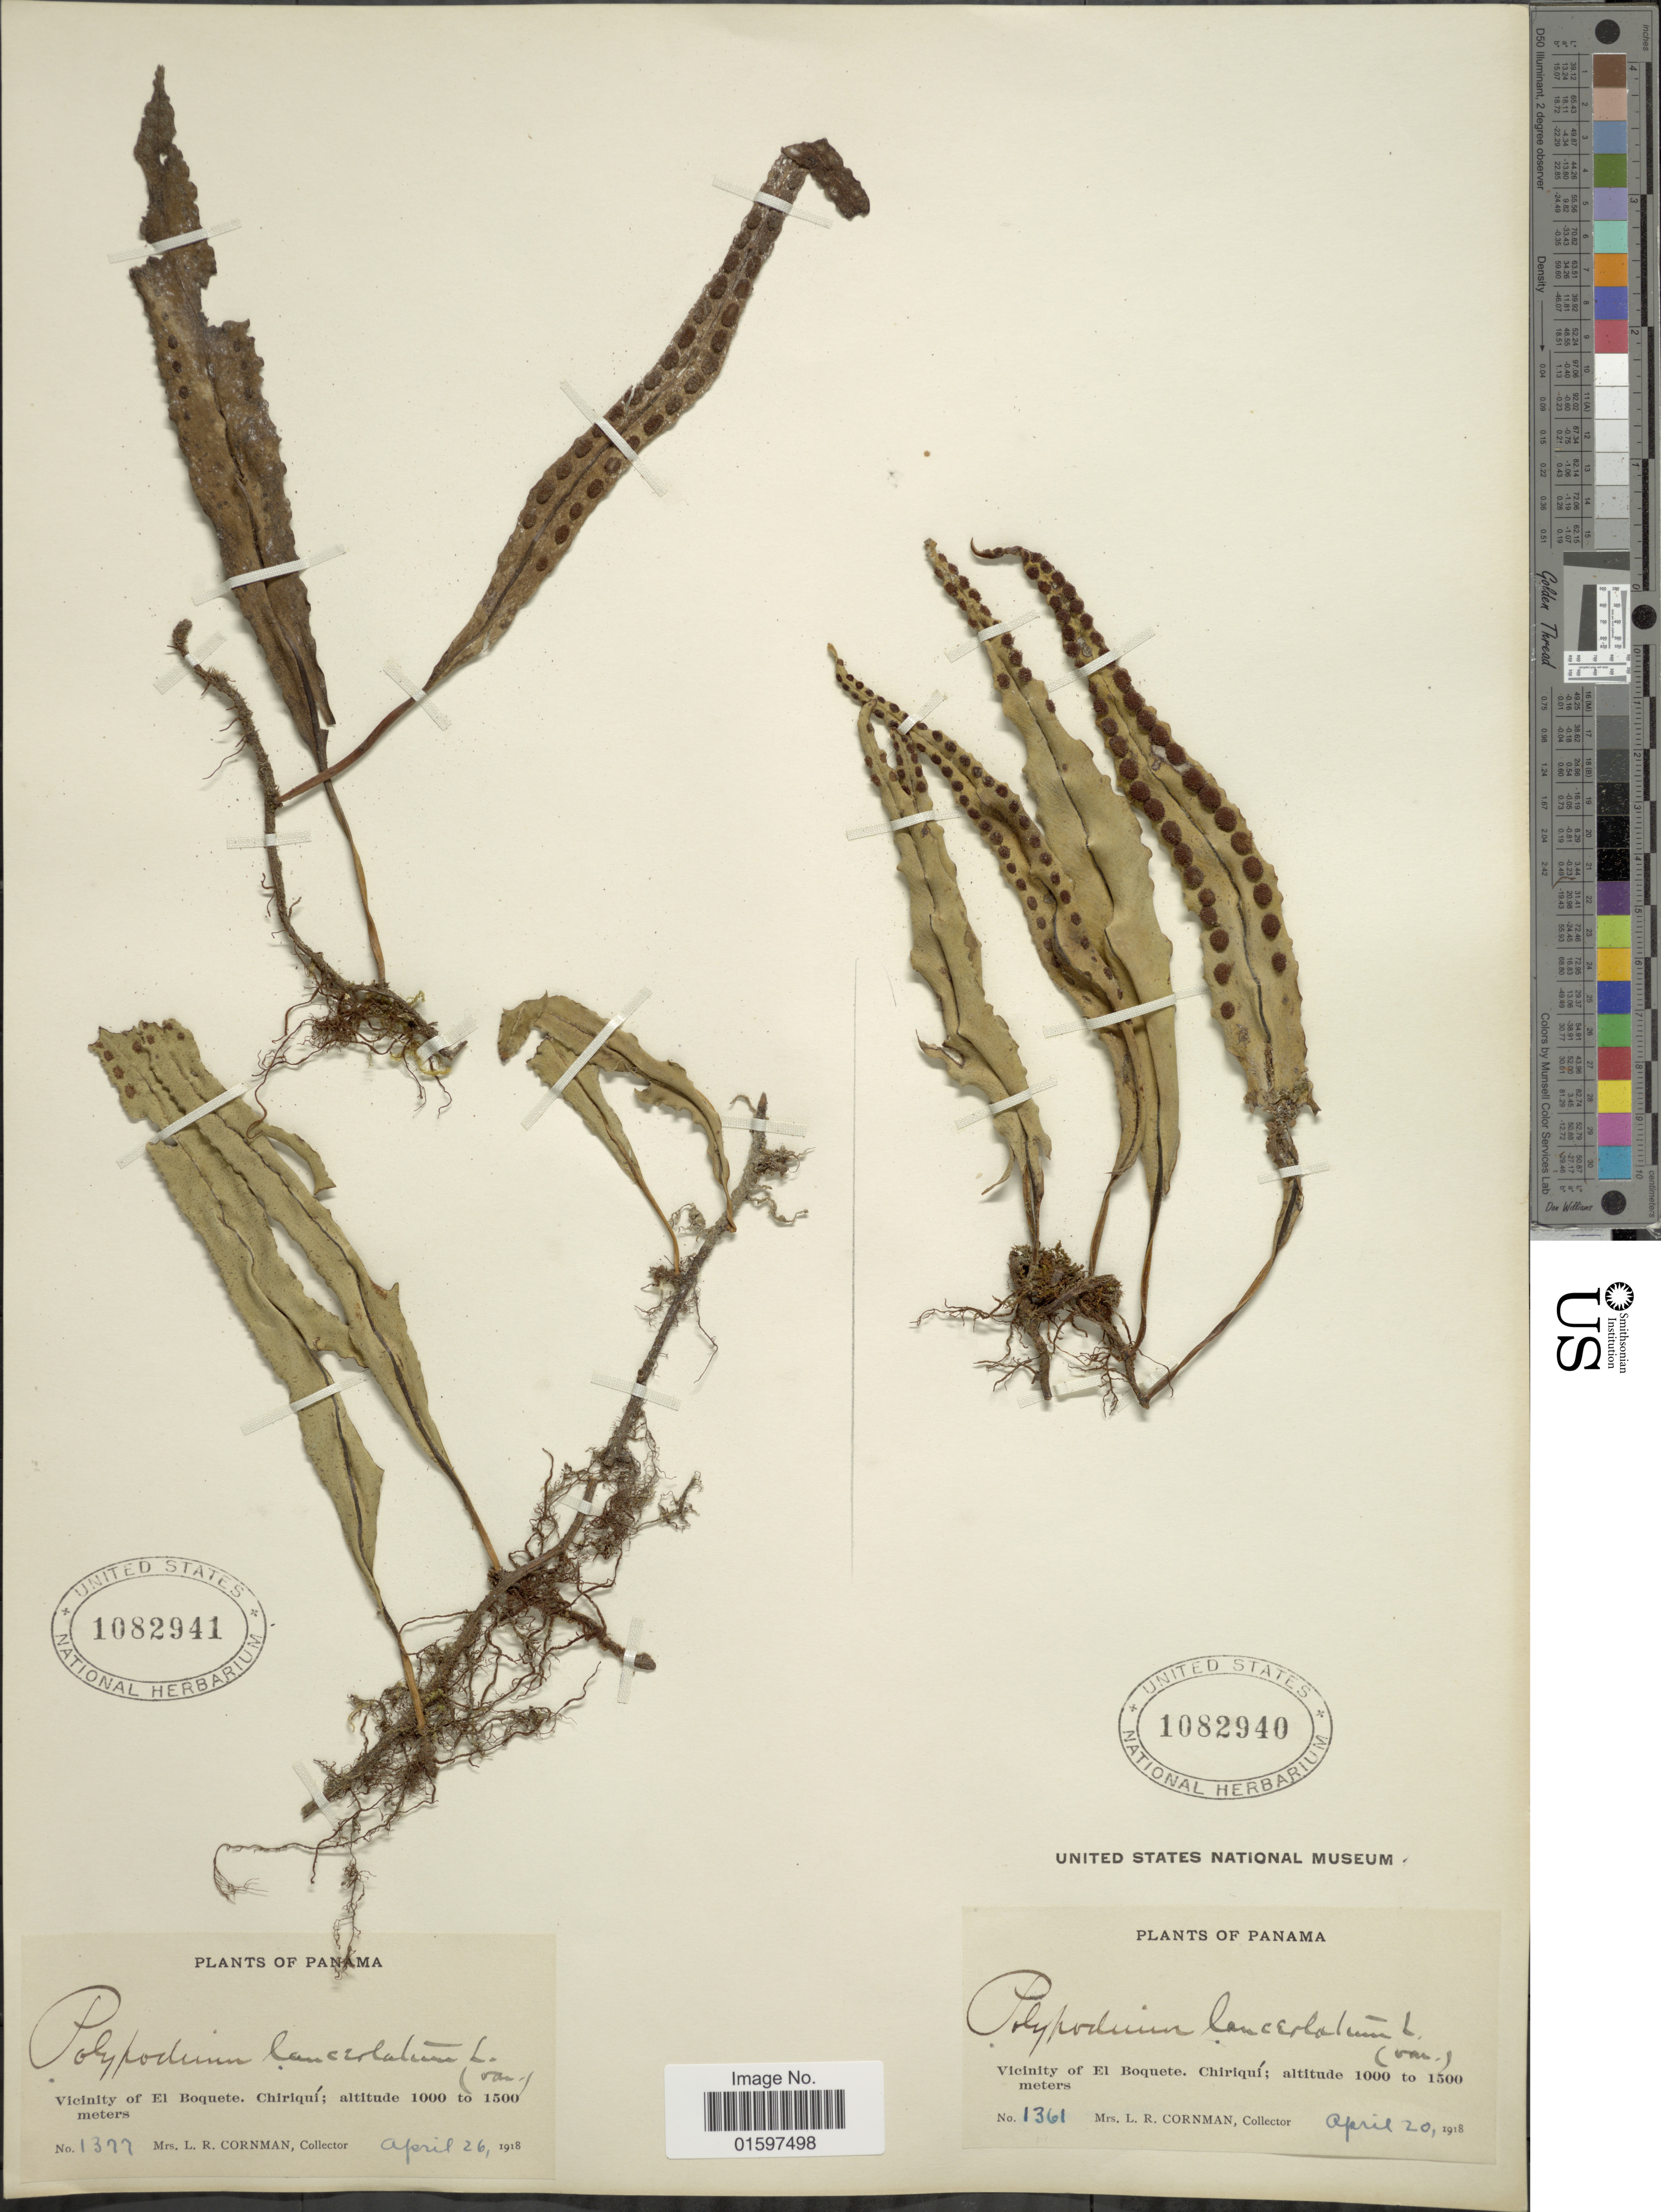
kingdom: Plantae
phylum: Tracheophyta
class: Polypodiopsida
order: Polypodiales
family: Polypodiaceae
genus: Pleopeltis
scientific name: Pleopeltis lanceolata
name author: Kaulf.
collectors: L. Cornman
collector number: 1361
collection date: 1918-04-20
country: Panama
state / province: Chiriqui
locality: Vicinity of El Boquete, Chiriquí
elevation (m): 1000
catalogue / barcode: US 1082940